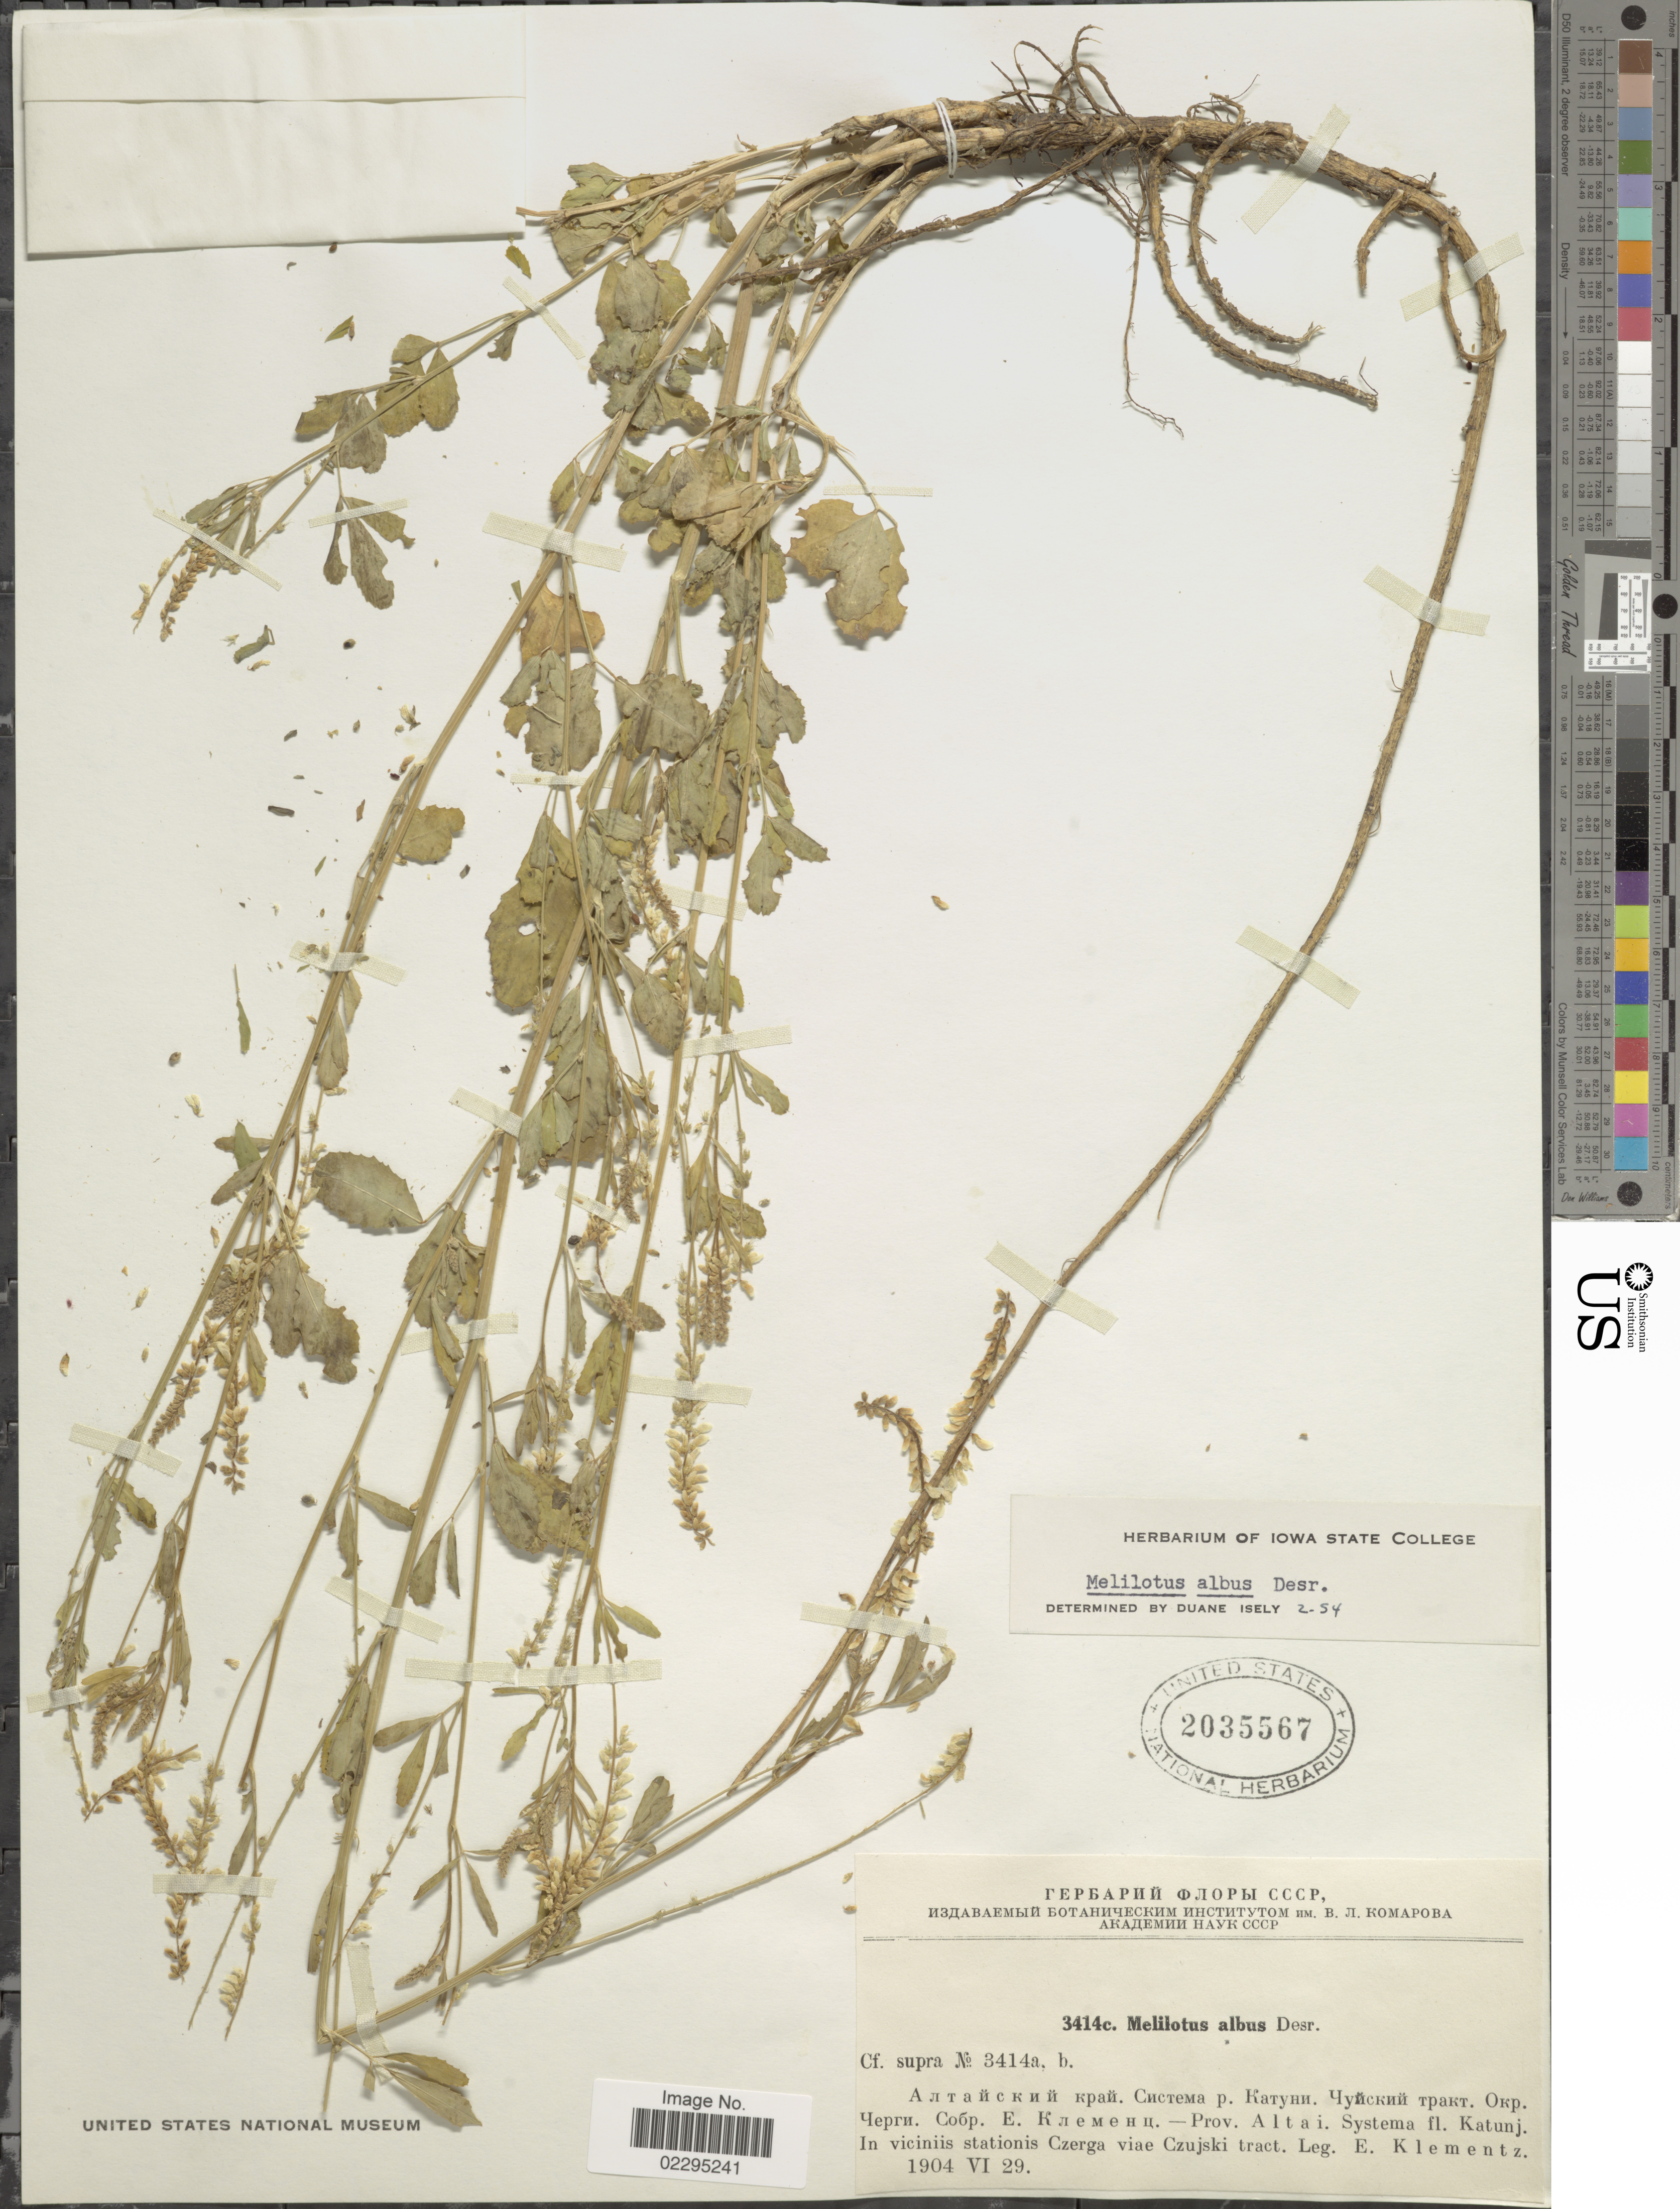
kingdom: Plantae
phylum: Tracheophyta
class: Magnoliopsida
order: Fabales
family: Fabaceae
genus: Melilotus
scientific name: Melilotus albus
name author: Medik.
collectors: E. Klementz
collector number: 3414c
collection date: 1904-06-29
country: Russian Federation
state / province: Altai Republic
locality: Prov. Altai, Systema fl. Katunj, In viciniis stationis Czerga viae Czujski tract.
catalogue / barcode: US 2035567